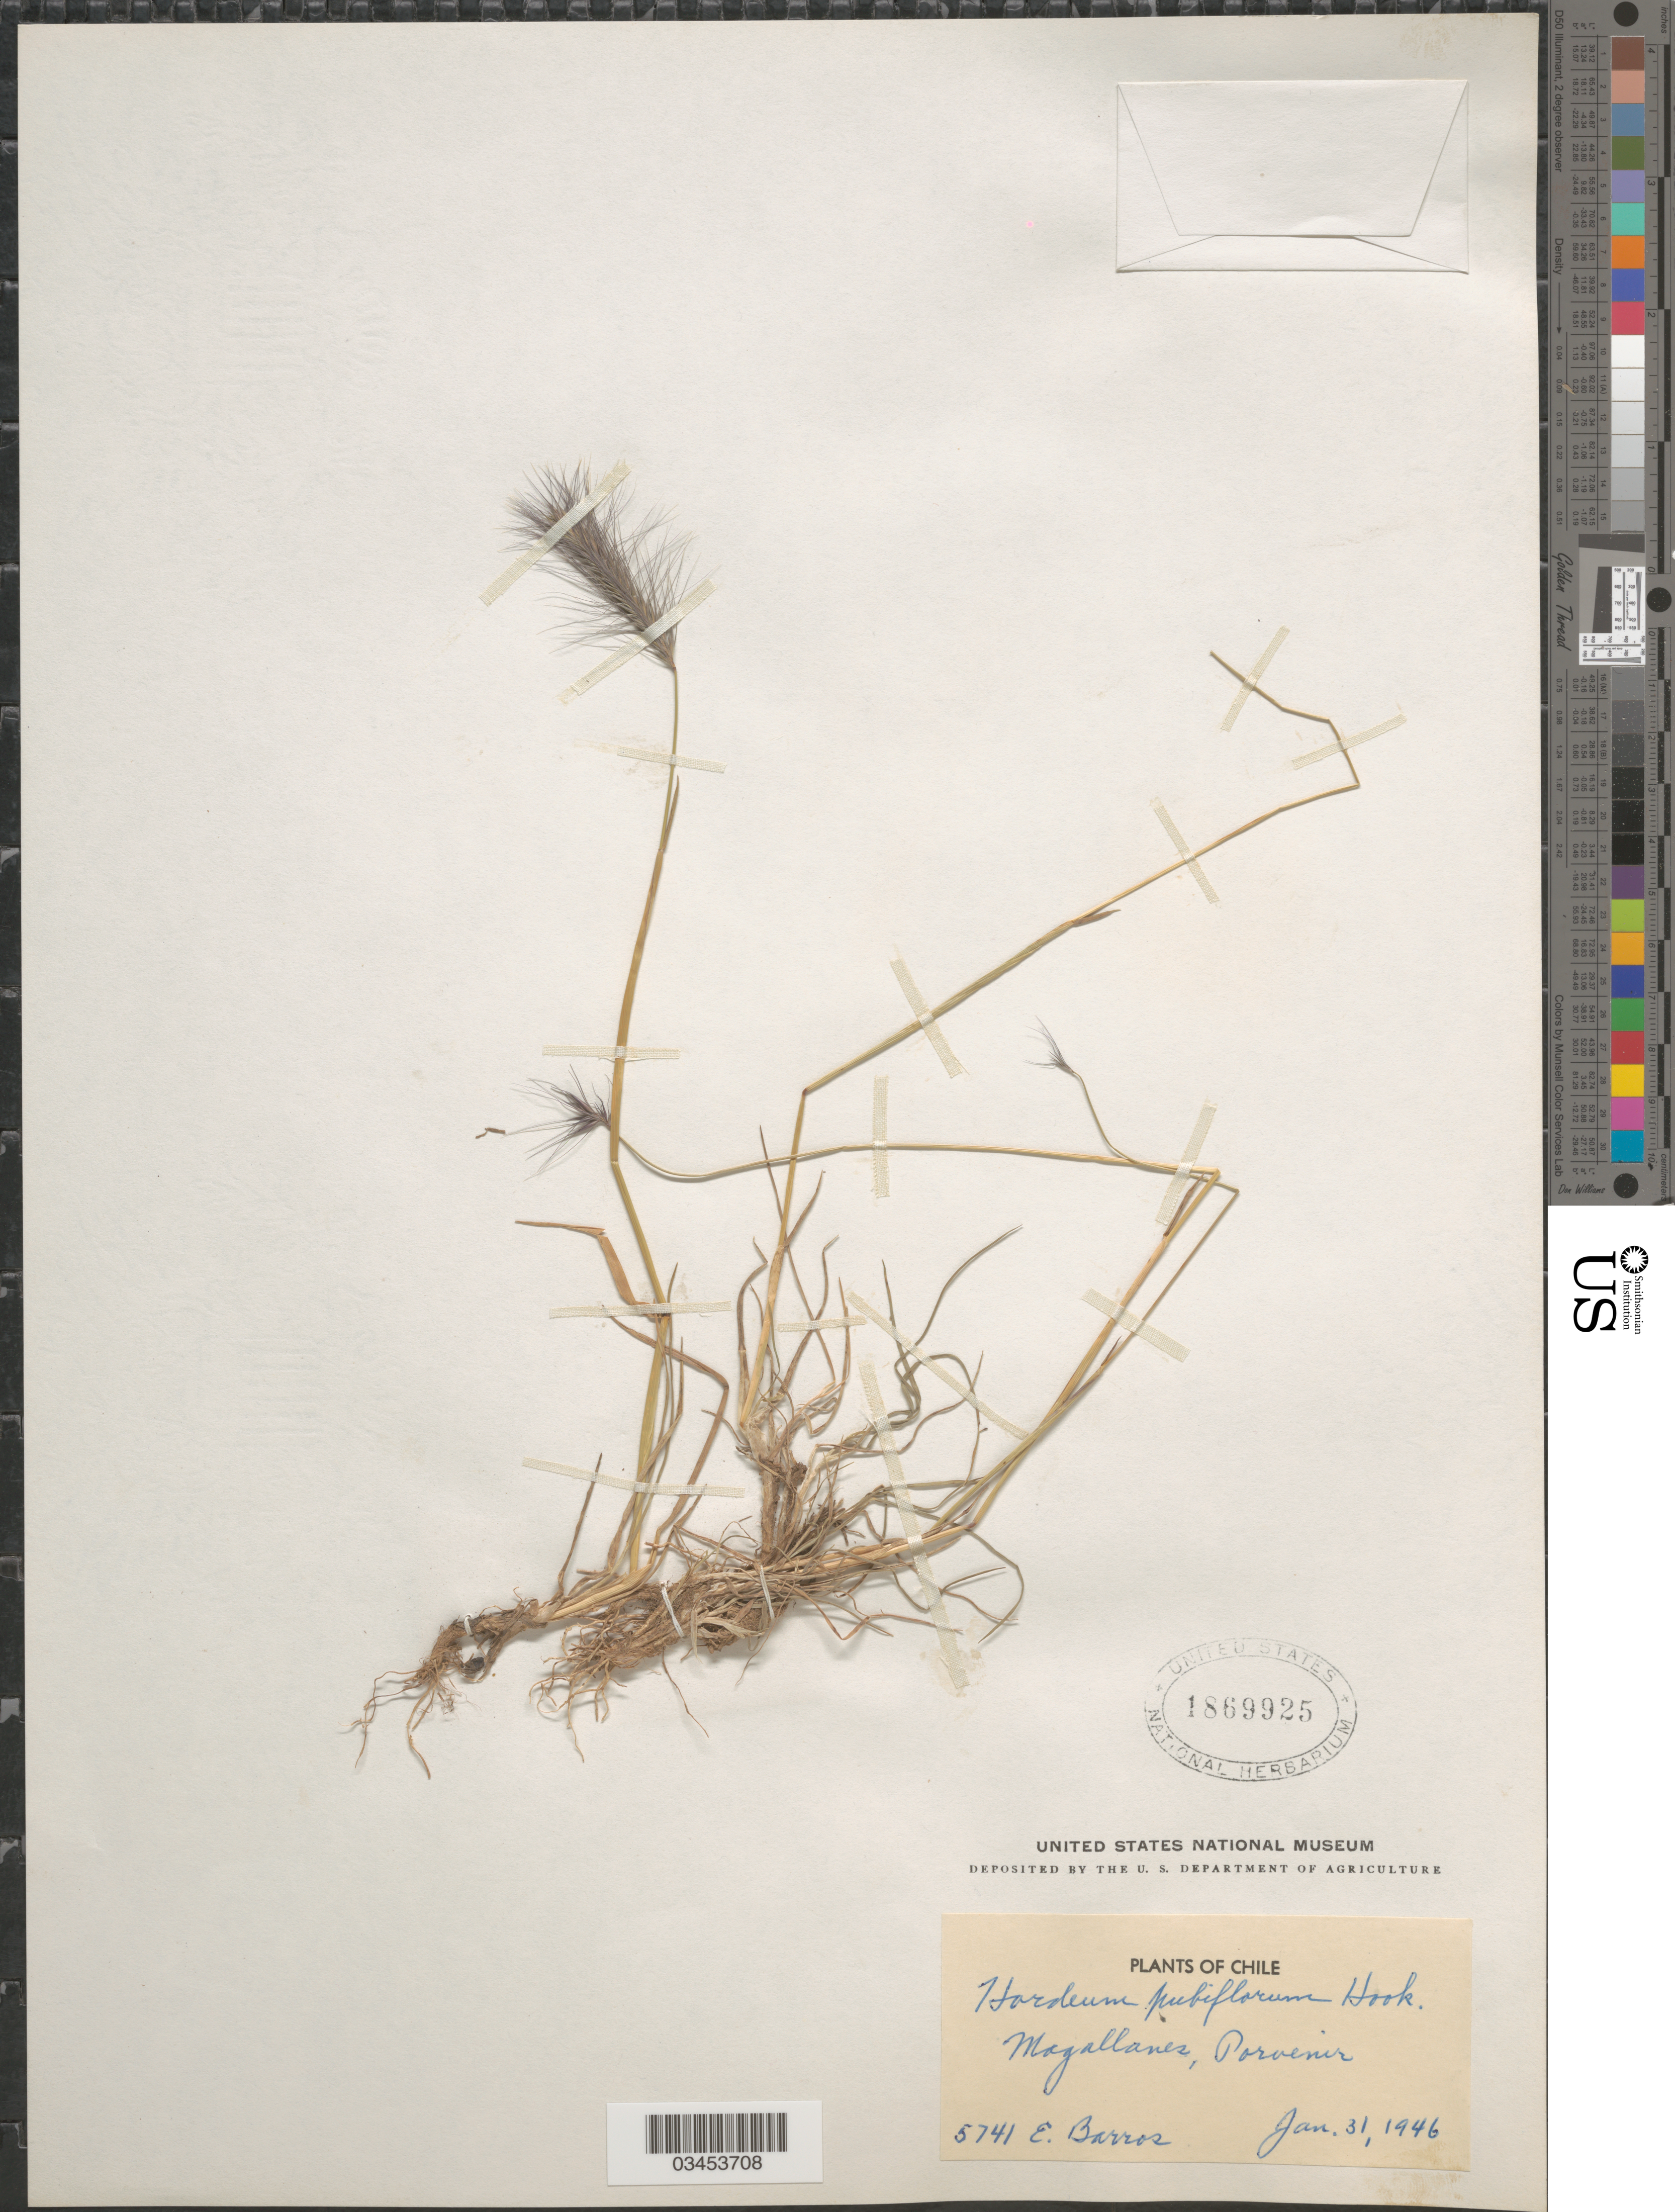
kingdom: Plantae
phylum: Tracheophyta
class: Liliopsida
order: Poales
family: Poaceae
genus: Hordeum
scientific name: Hordeum pubiflorum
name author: Hook. f.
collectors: E. Barros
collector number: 5741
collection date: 1946-01-31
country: Chile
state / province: Magallanes y de la Antártica Chilena (XII)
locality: Magallanes, Porvenir.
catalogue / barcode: US 1869925